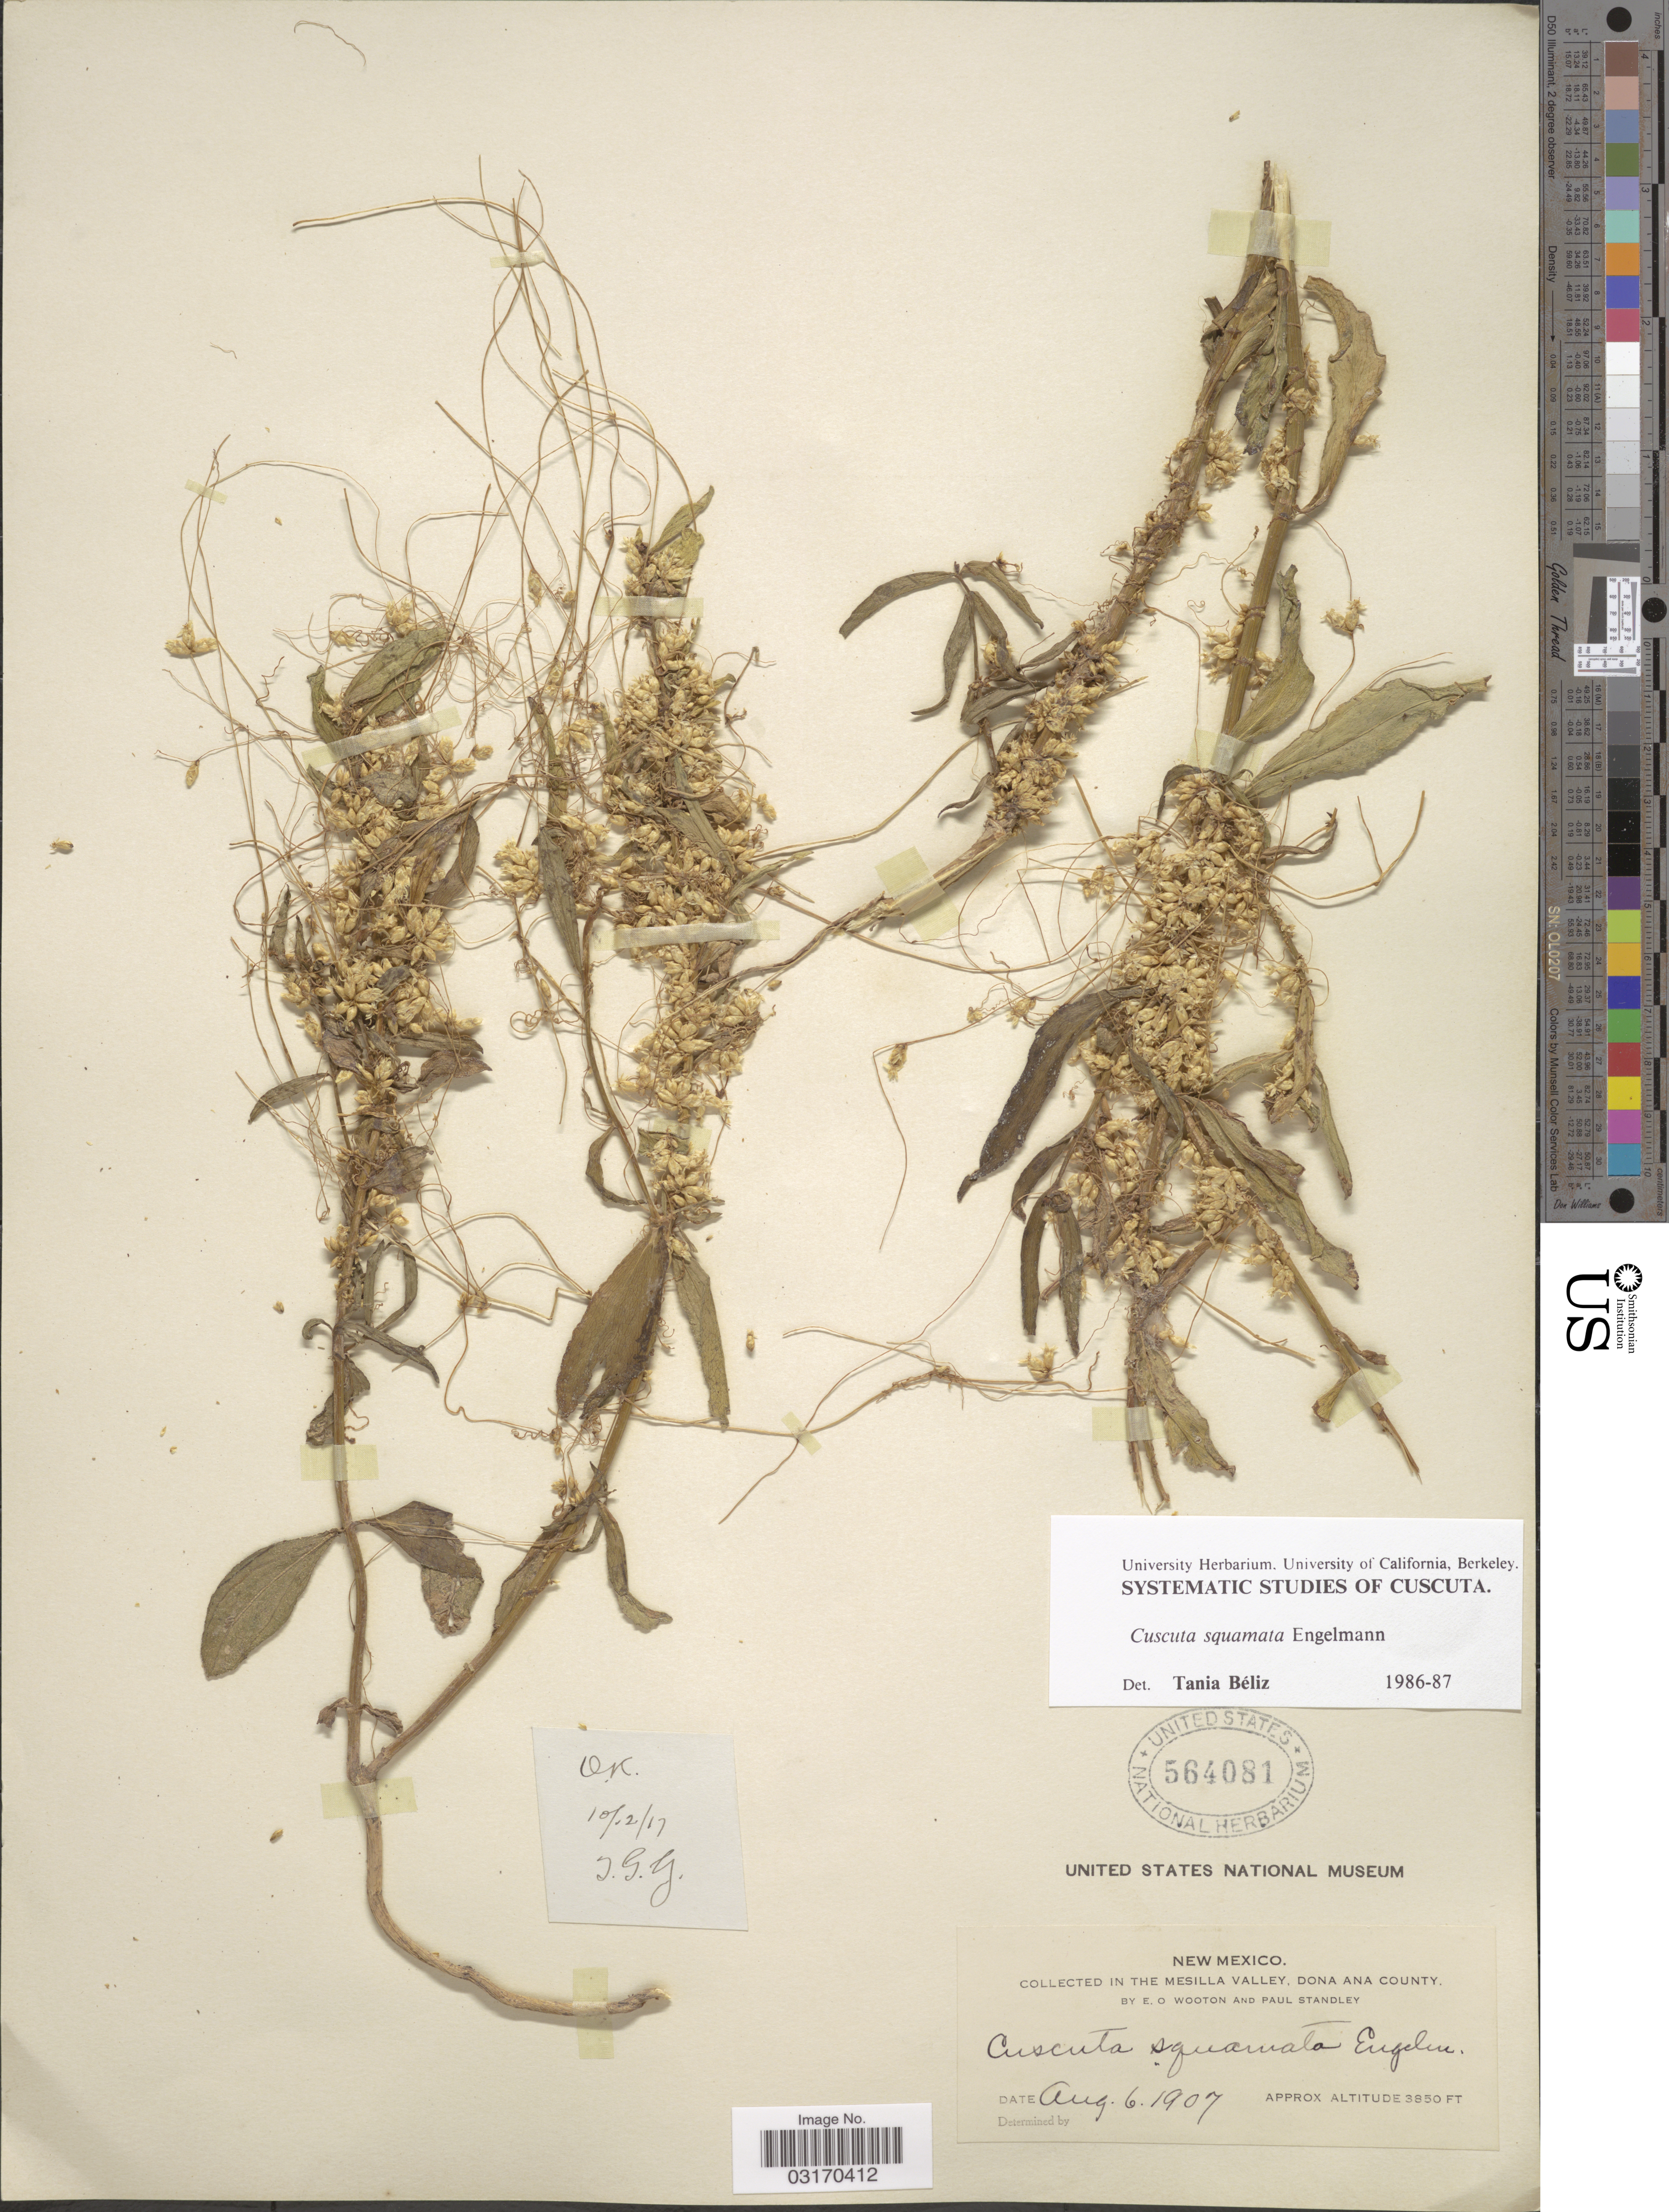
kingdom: Plantae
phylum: Tracheophyta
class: Magnoliopsida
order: Solanales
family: Convolvulaceae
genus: Cuscuta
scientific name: Cuscuta squamata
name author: Engelm.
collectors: E. O. Wooton & P. C. Standley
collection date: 1907-08-06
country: United States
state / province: New Mexico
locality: In The Mesilla Valley, Dona Ana County.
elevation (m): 1173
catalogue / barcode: US 564081